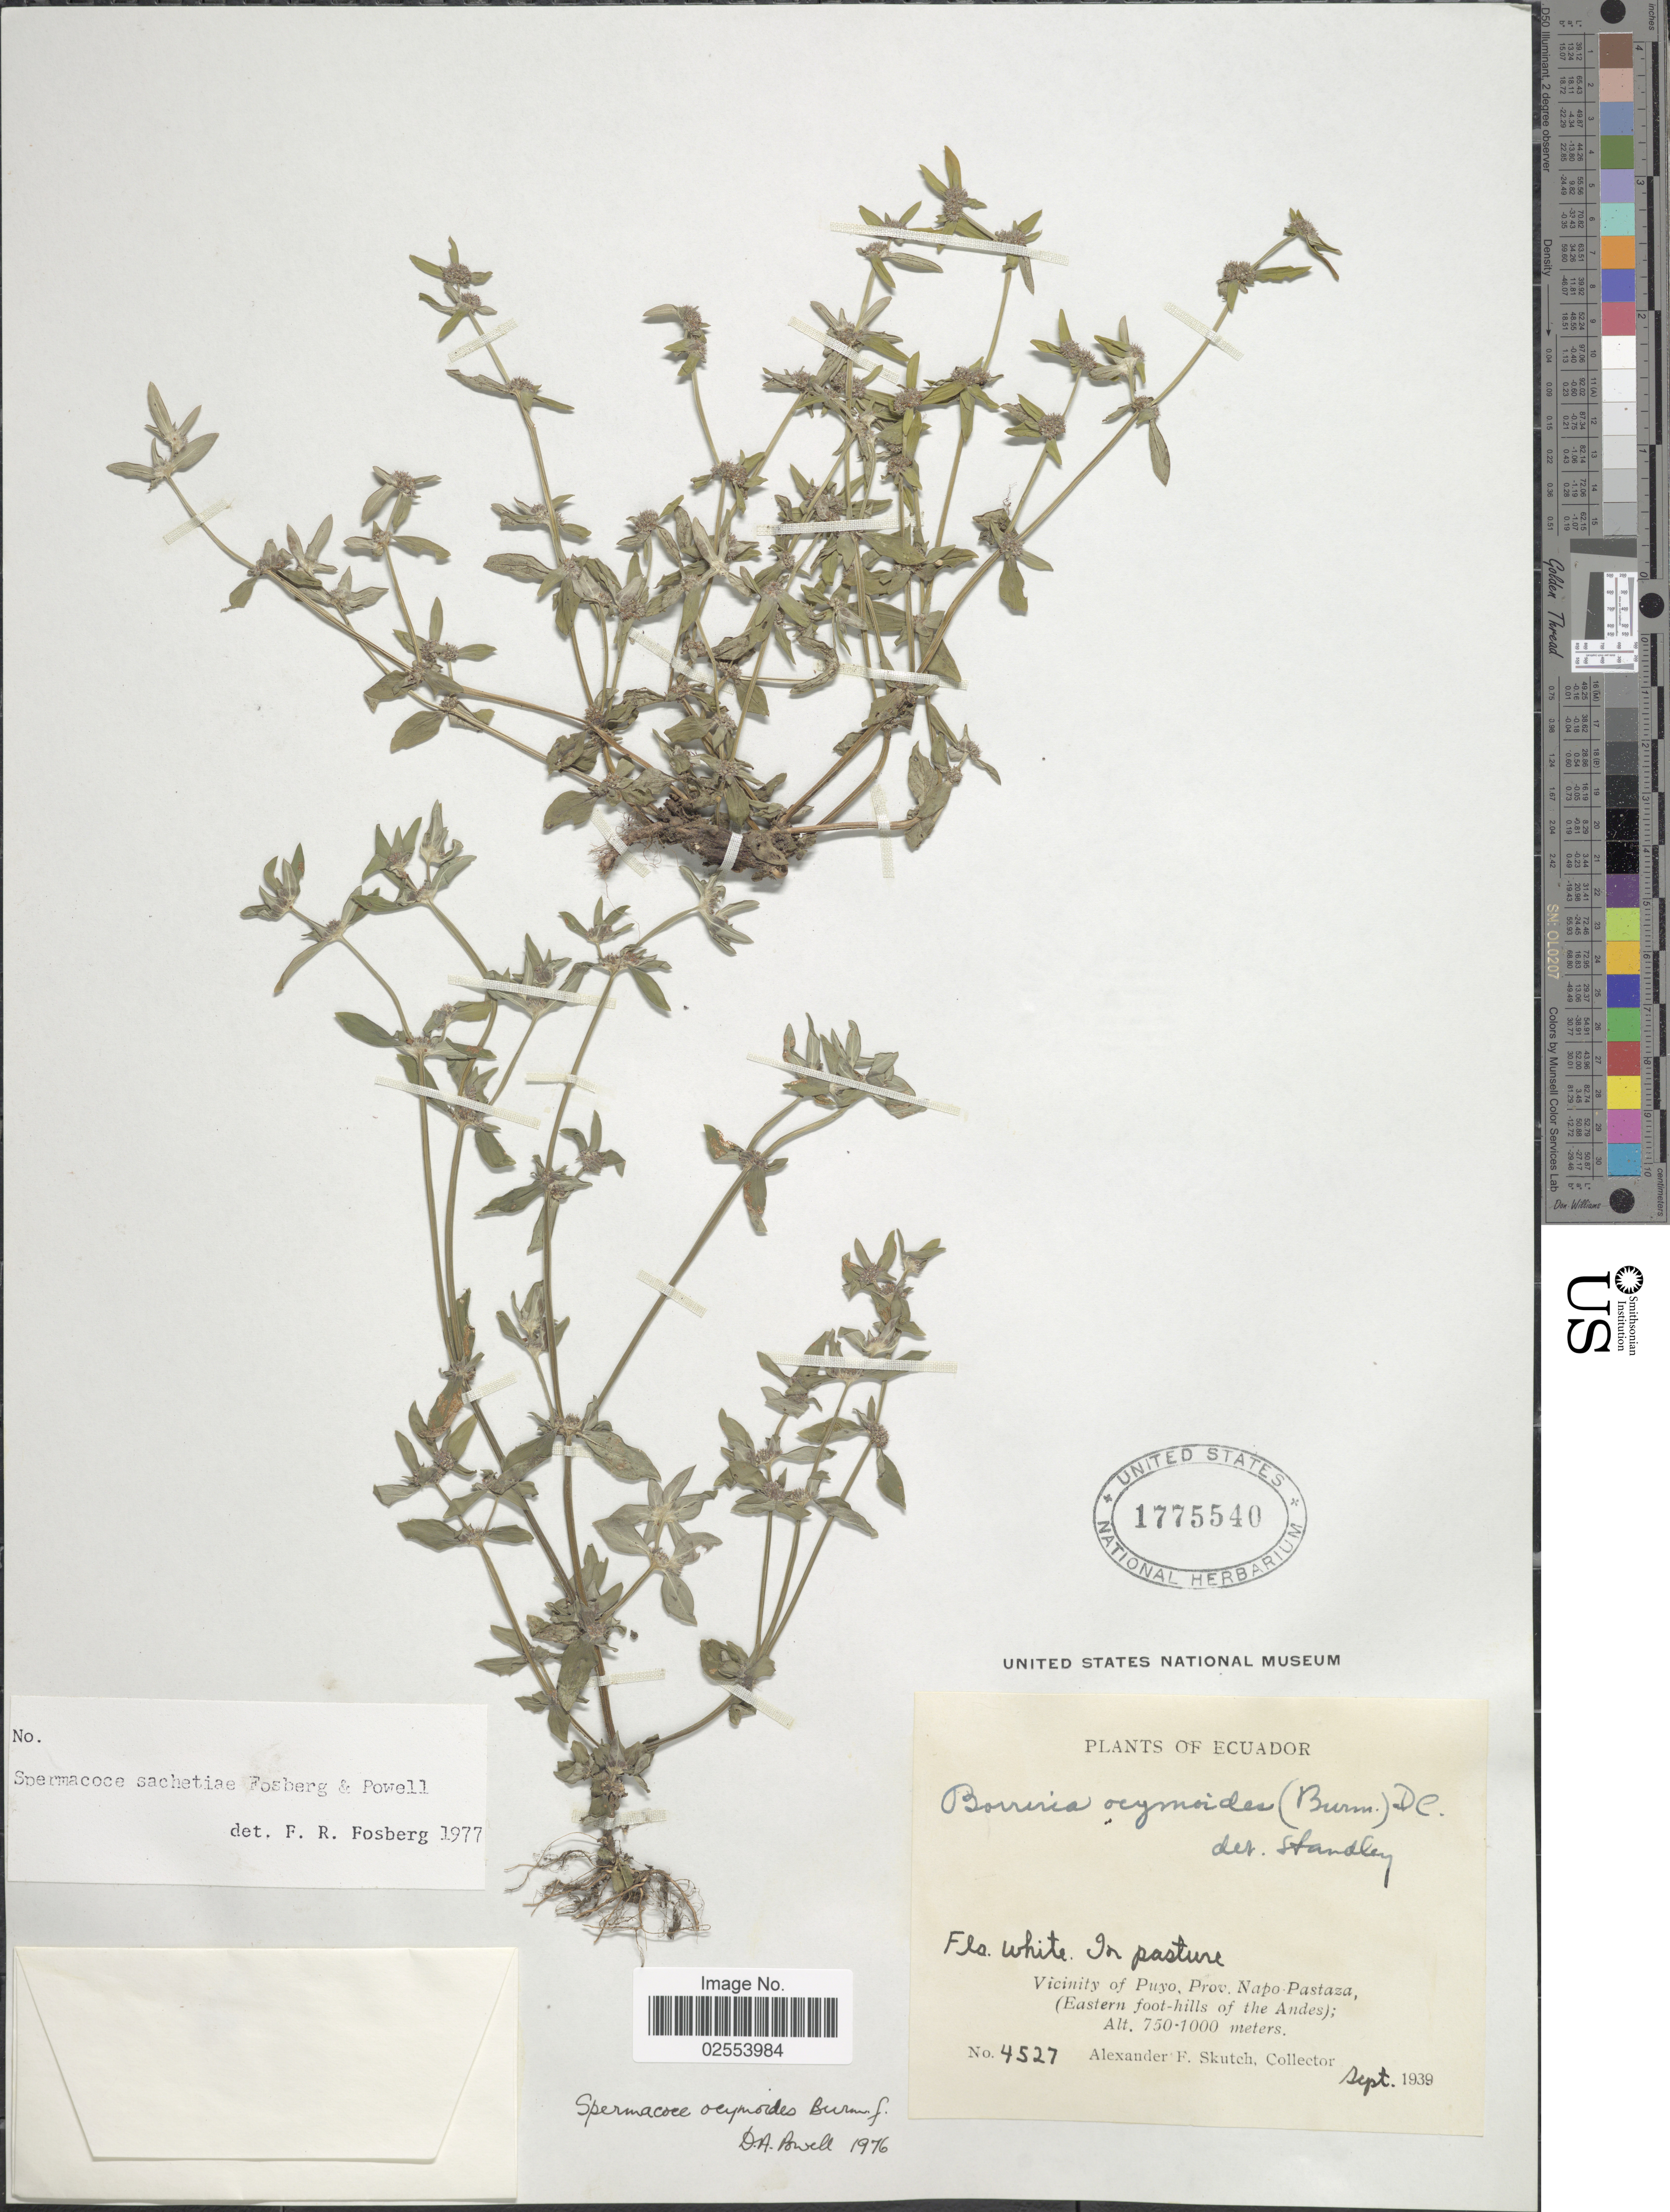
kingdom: Plantae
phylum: Tracheophyta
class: Magnoliopsida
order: Gentianales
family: Rubiaceae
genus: Borreria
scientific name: Borreria ocymoides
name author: (Burm. f.) DC.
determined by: Kirkbride, J. H., Jr.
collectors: A. F. Skutch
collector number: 4527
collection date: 1939-09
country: Ecuador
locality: Vicinity of Puyo, Prov. Napo-Pastaza (Eastern foot-hills of the Andes).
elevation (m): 750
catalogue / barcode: US 1775540